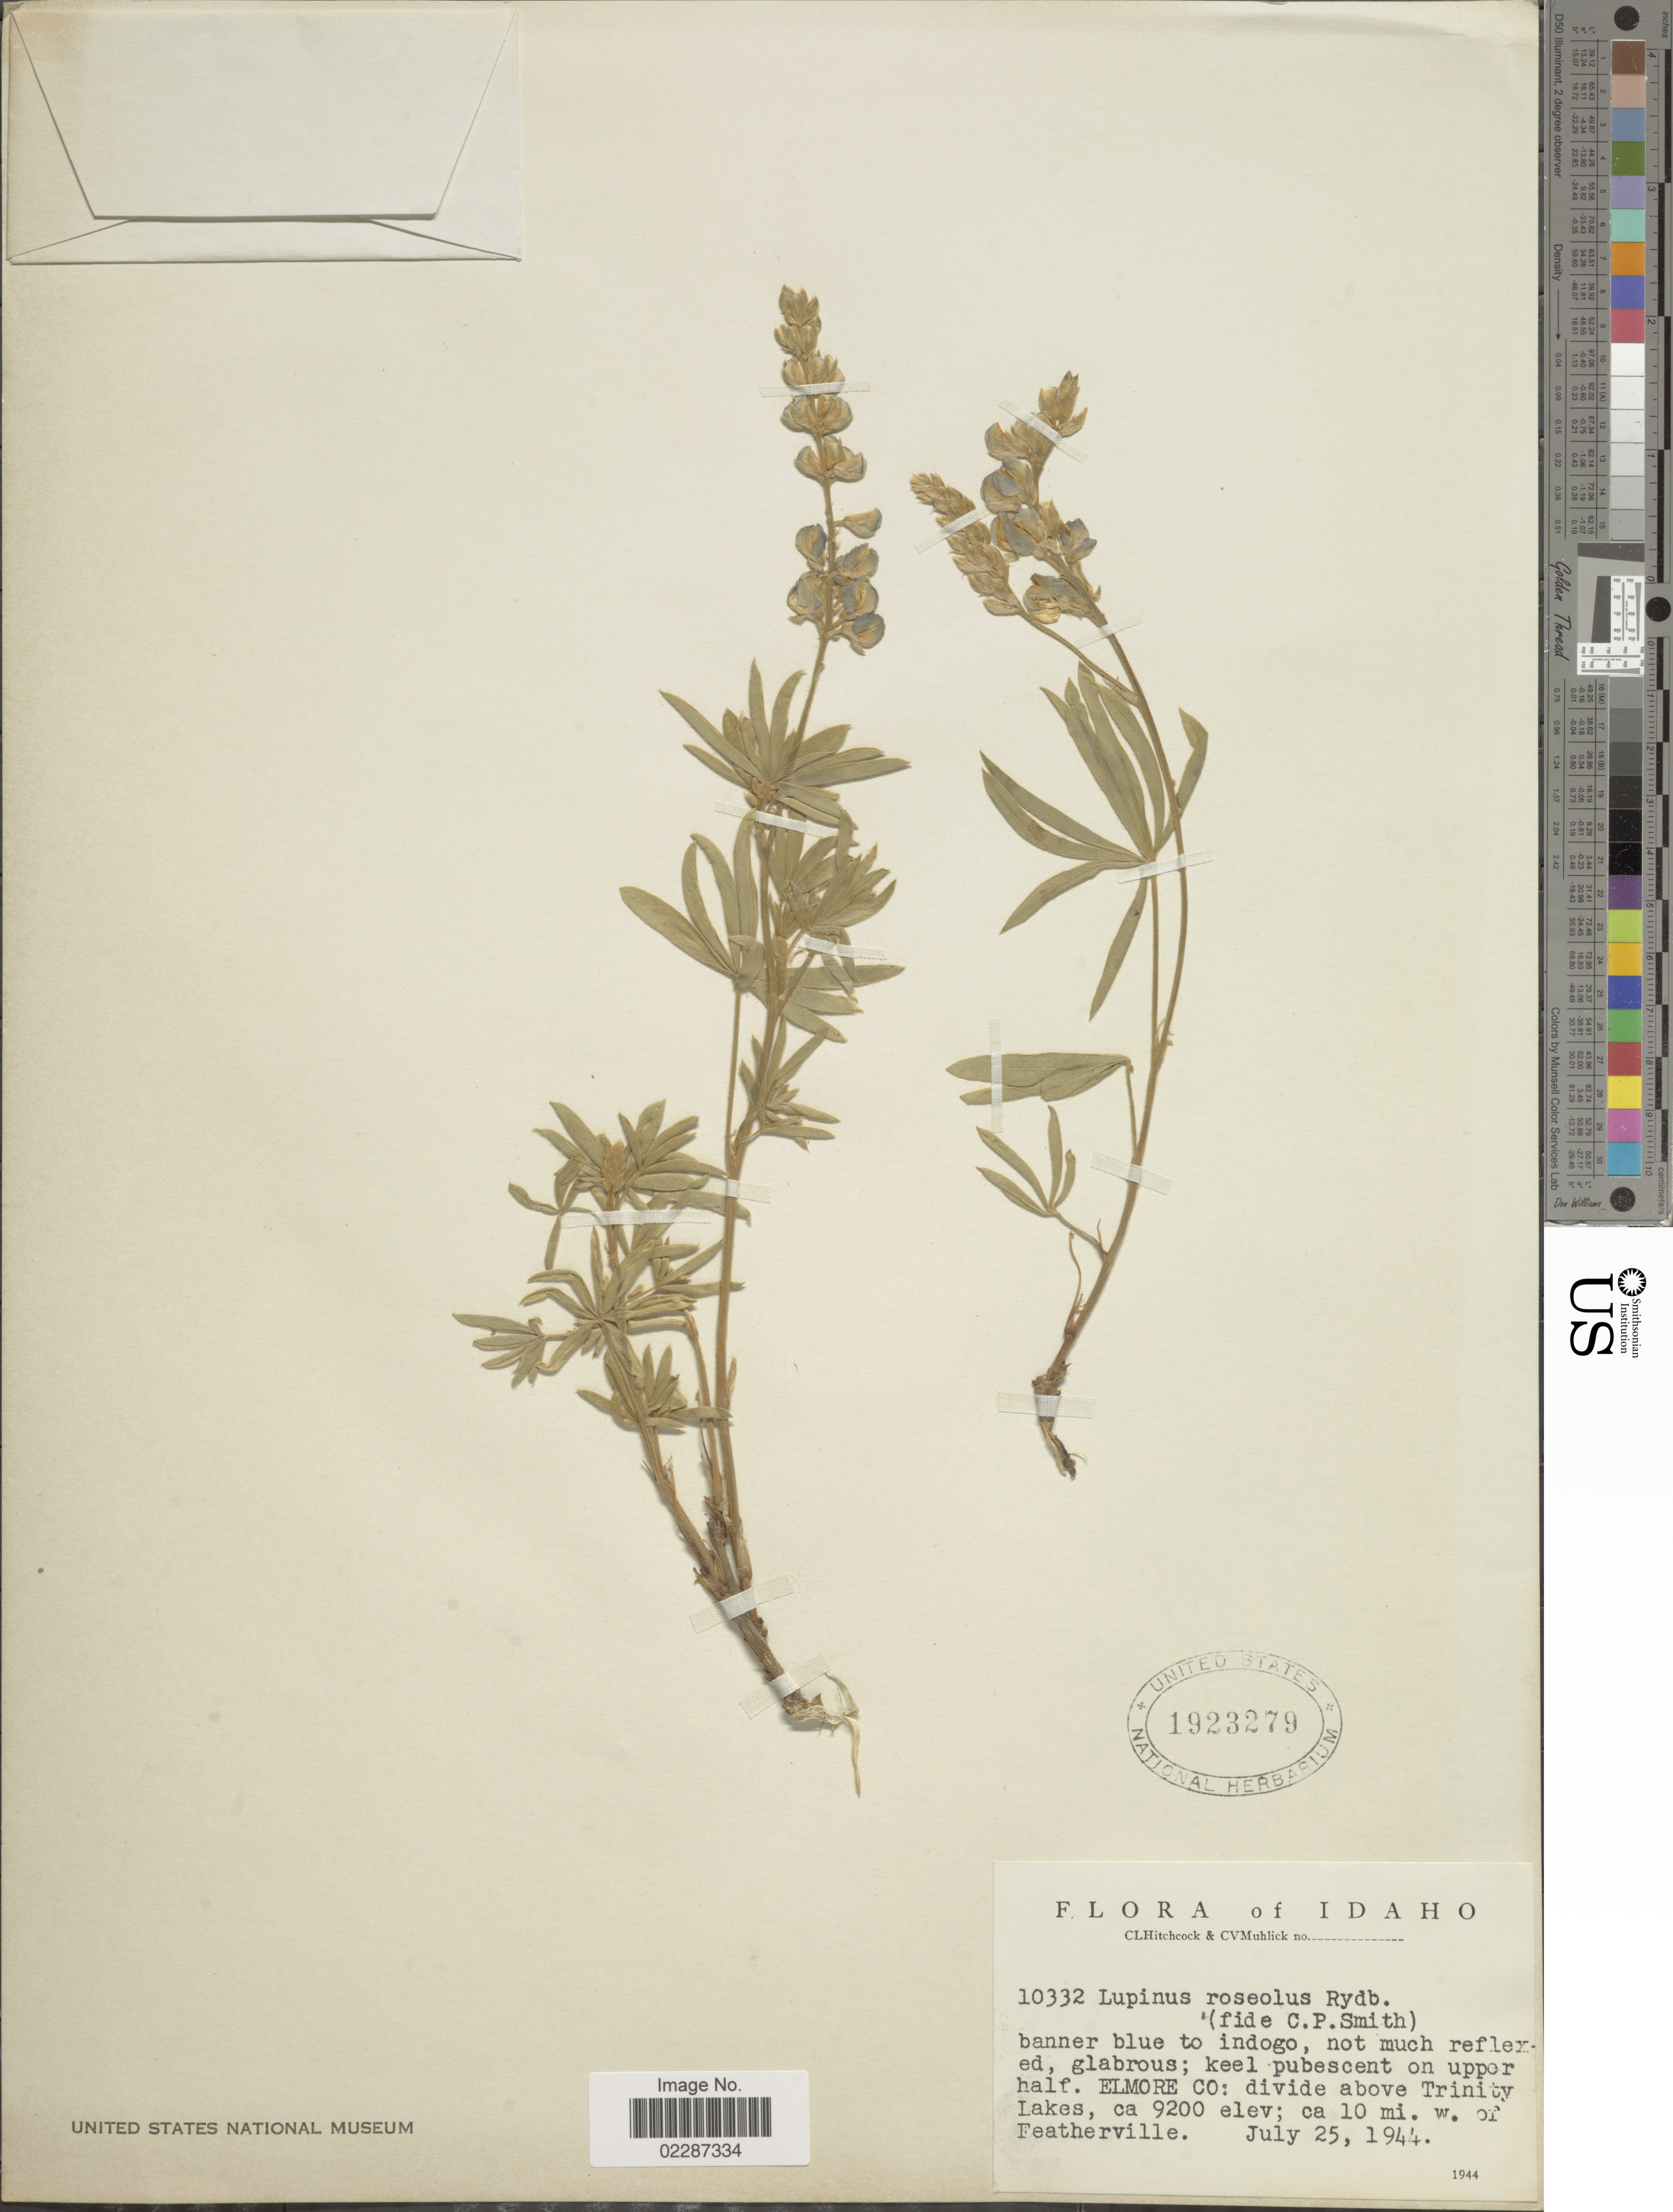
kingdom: Plantae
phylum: Tracheophyta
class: Magnoliopsida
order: Fabales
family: Fabaceae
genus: Lupinus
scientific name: Lupinus roseolus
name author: Rydb.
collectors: C. L. Hitchcock & C. V. Muhlick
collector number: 10332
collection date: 1944-07-25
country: United States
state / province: Idaho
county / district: Elmore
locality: divide above Trinity Lakes, ca 10 mi. w. of Featherville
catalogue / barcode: US 1923279